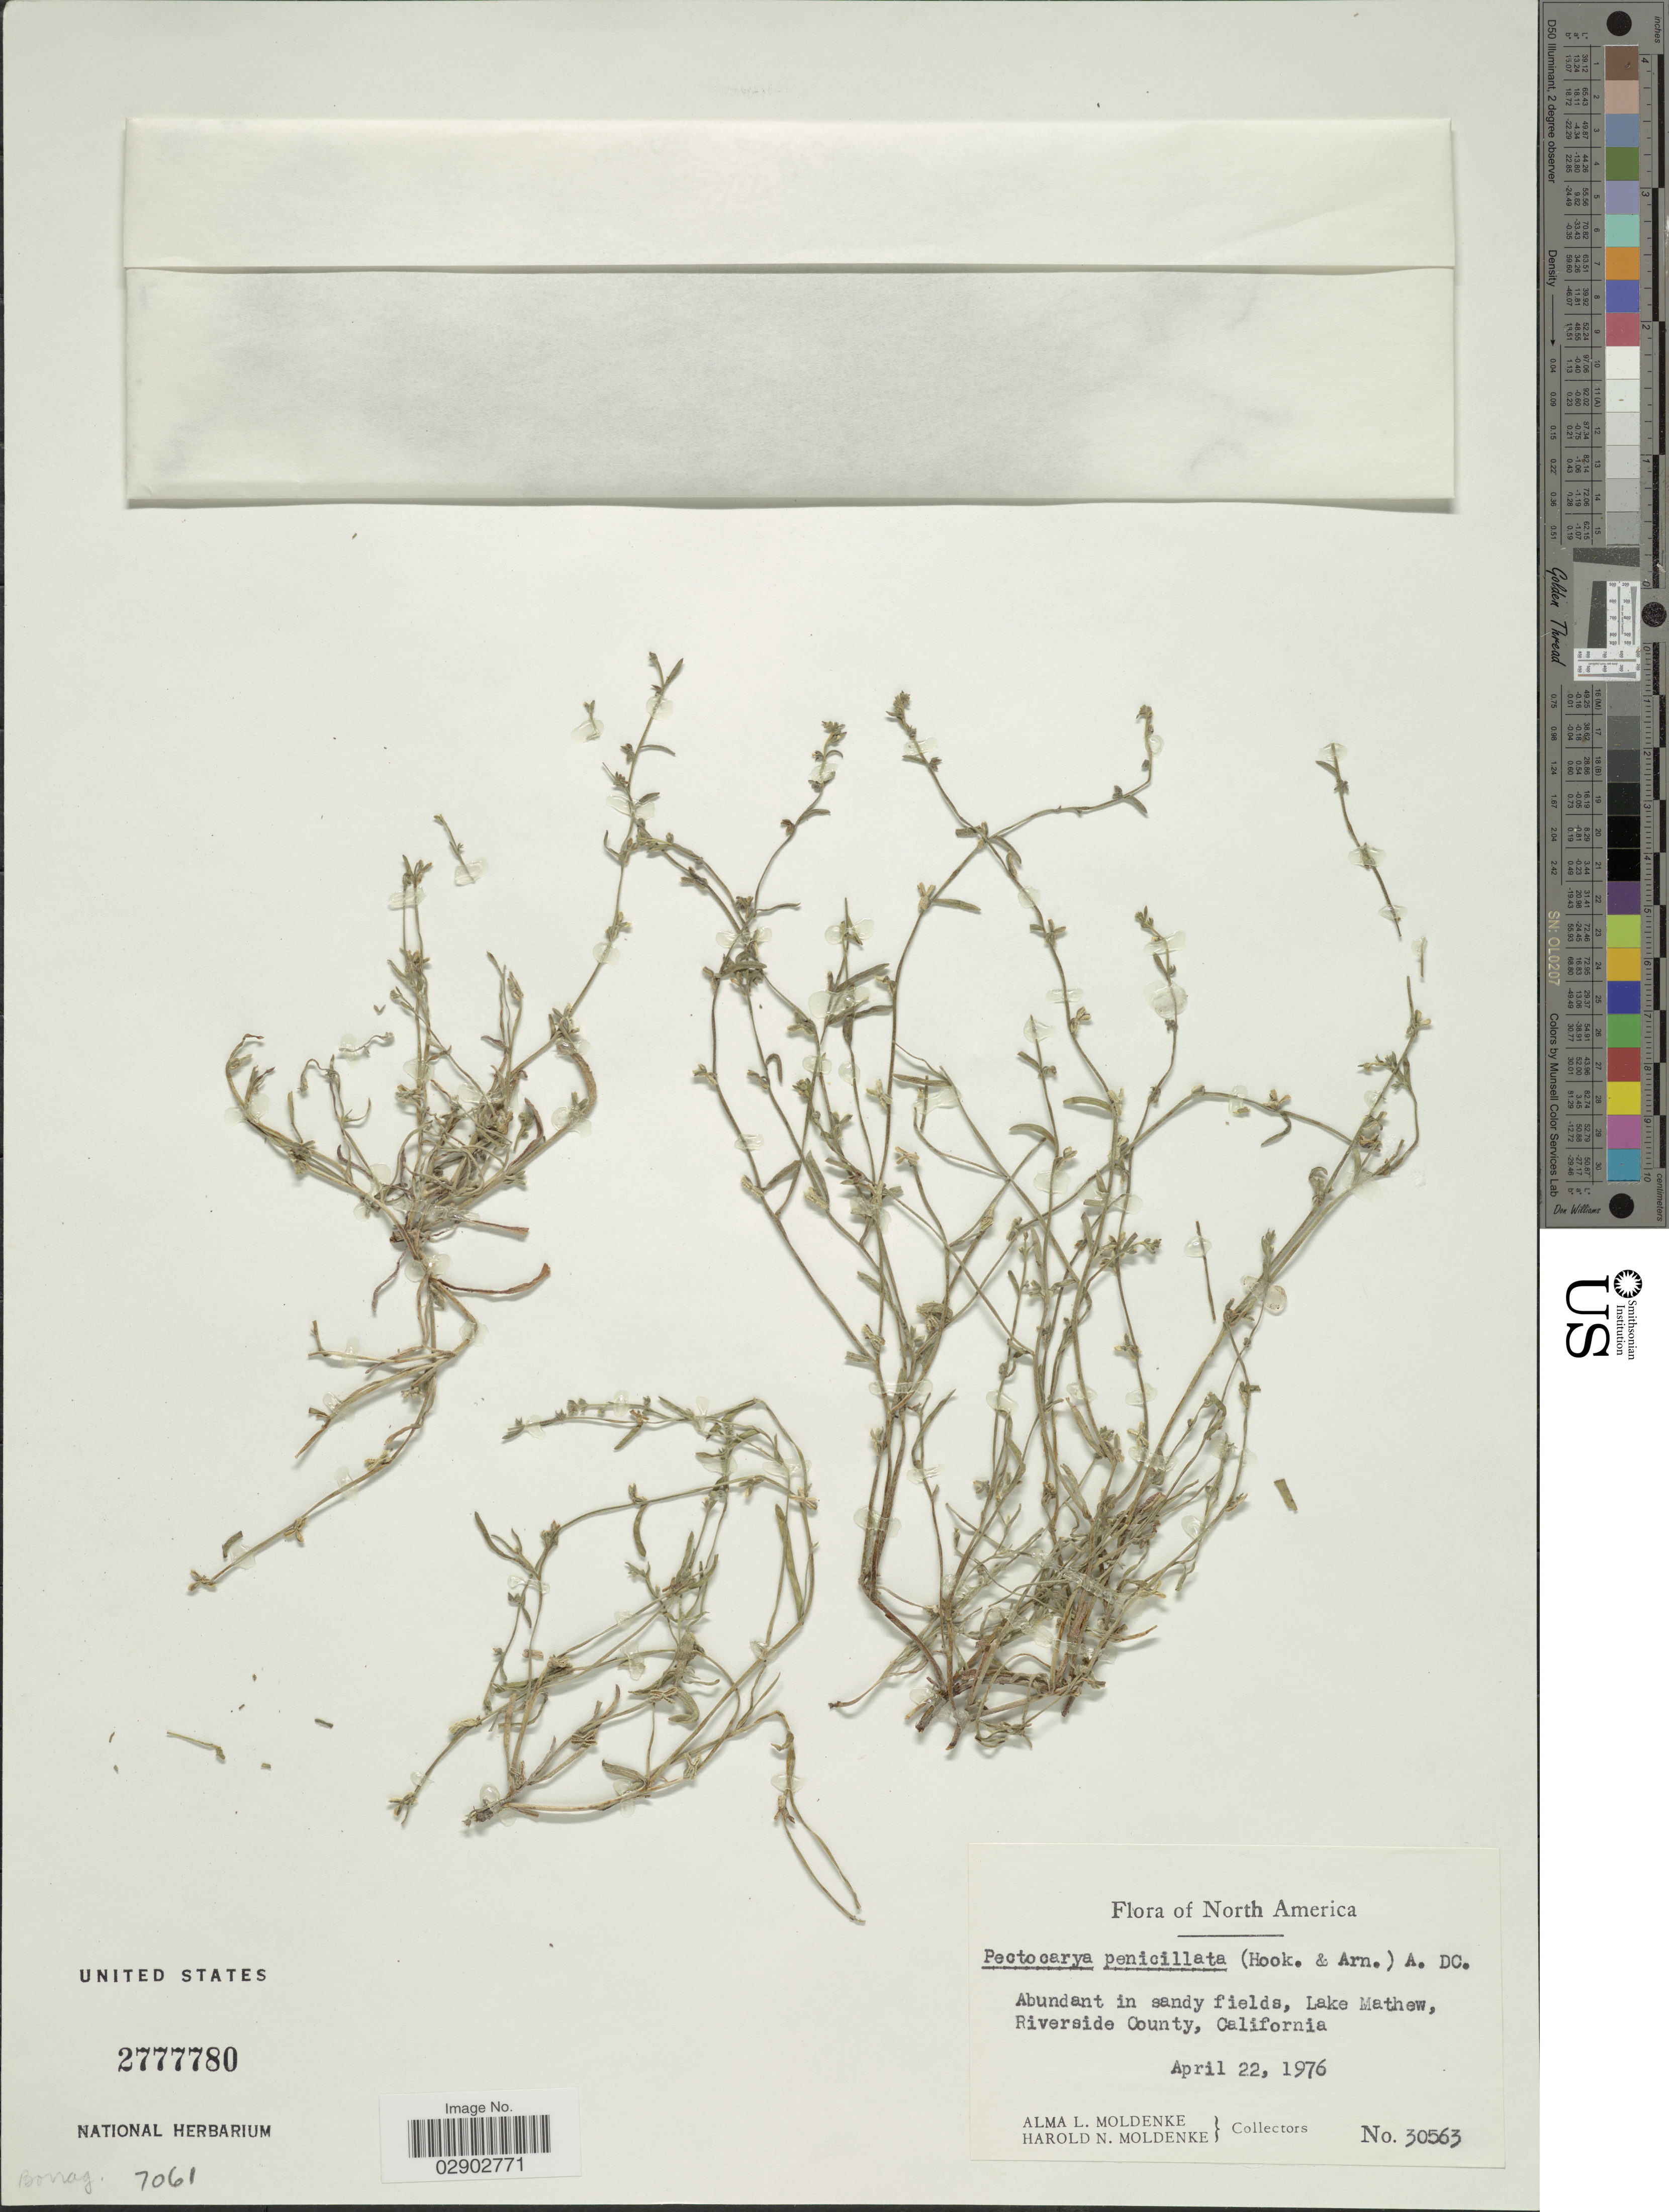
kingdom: Plantae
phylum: Tracheophyta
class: Magnoliopsida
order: Boraginales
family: Boraginaceae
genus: Pectocarya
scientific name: Pectocarya penicillata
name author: Hook. & Arn.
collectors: A. L. Moldenke & H. N. Moldenke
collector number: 30563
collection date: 1976-04-22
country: United States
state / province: California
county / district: Riverside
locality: Lake Mathew, Riverside County.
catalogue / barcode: US 2777780